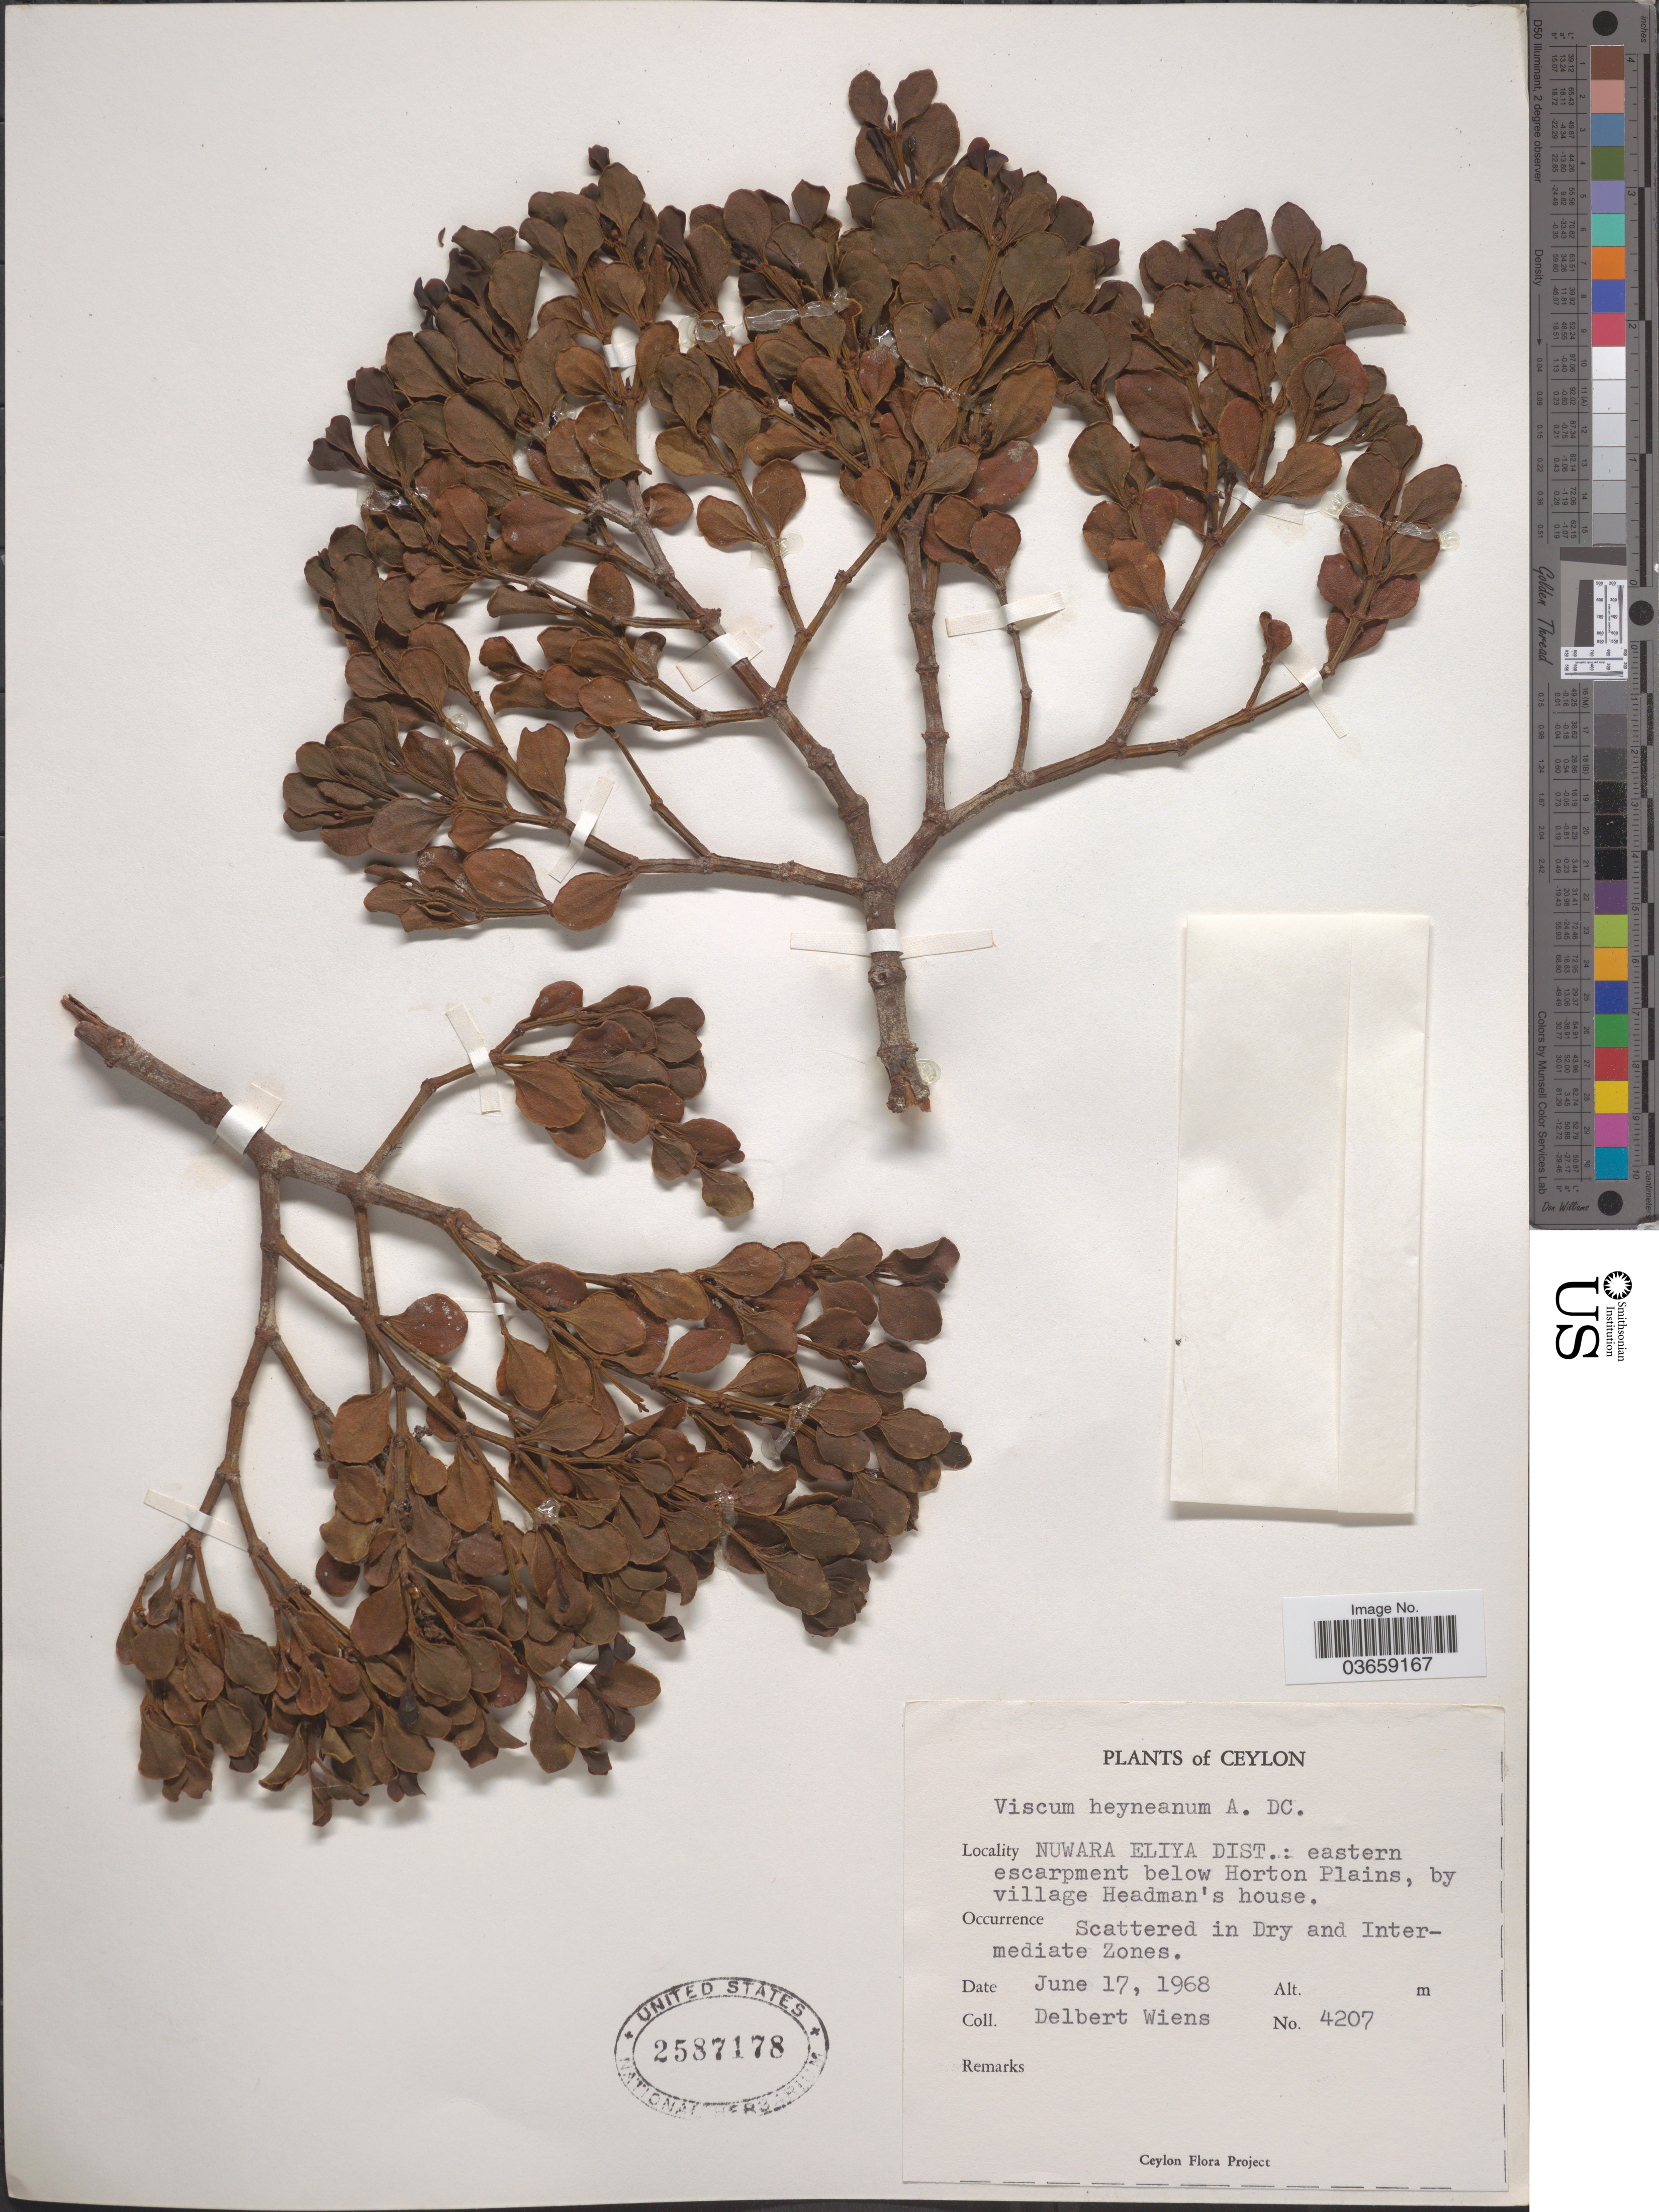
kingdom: Plantae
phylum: Tracheophyta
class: Magnoliopsida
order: Santalales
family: Viscaceae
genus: Viscum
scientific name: Viscum heyneanum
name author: DC.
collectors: D. Wiens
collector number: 4207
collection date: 1968-06-17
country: Sri Lanka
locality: Ceylon. Nuwara Eliya Dist.: eastern escarpment below Horton Plains, by village Headman's house.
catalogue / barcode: US 2587178